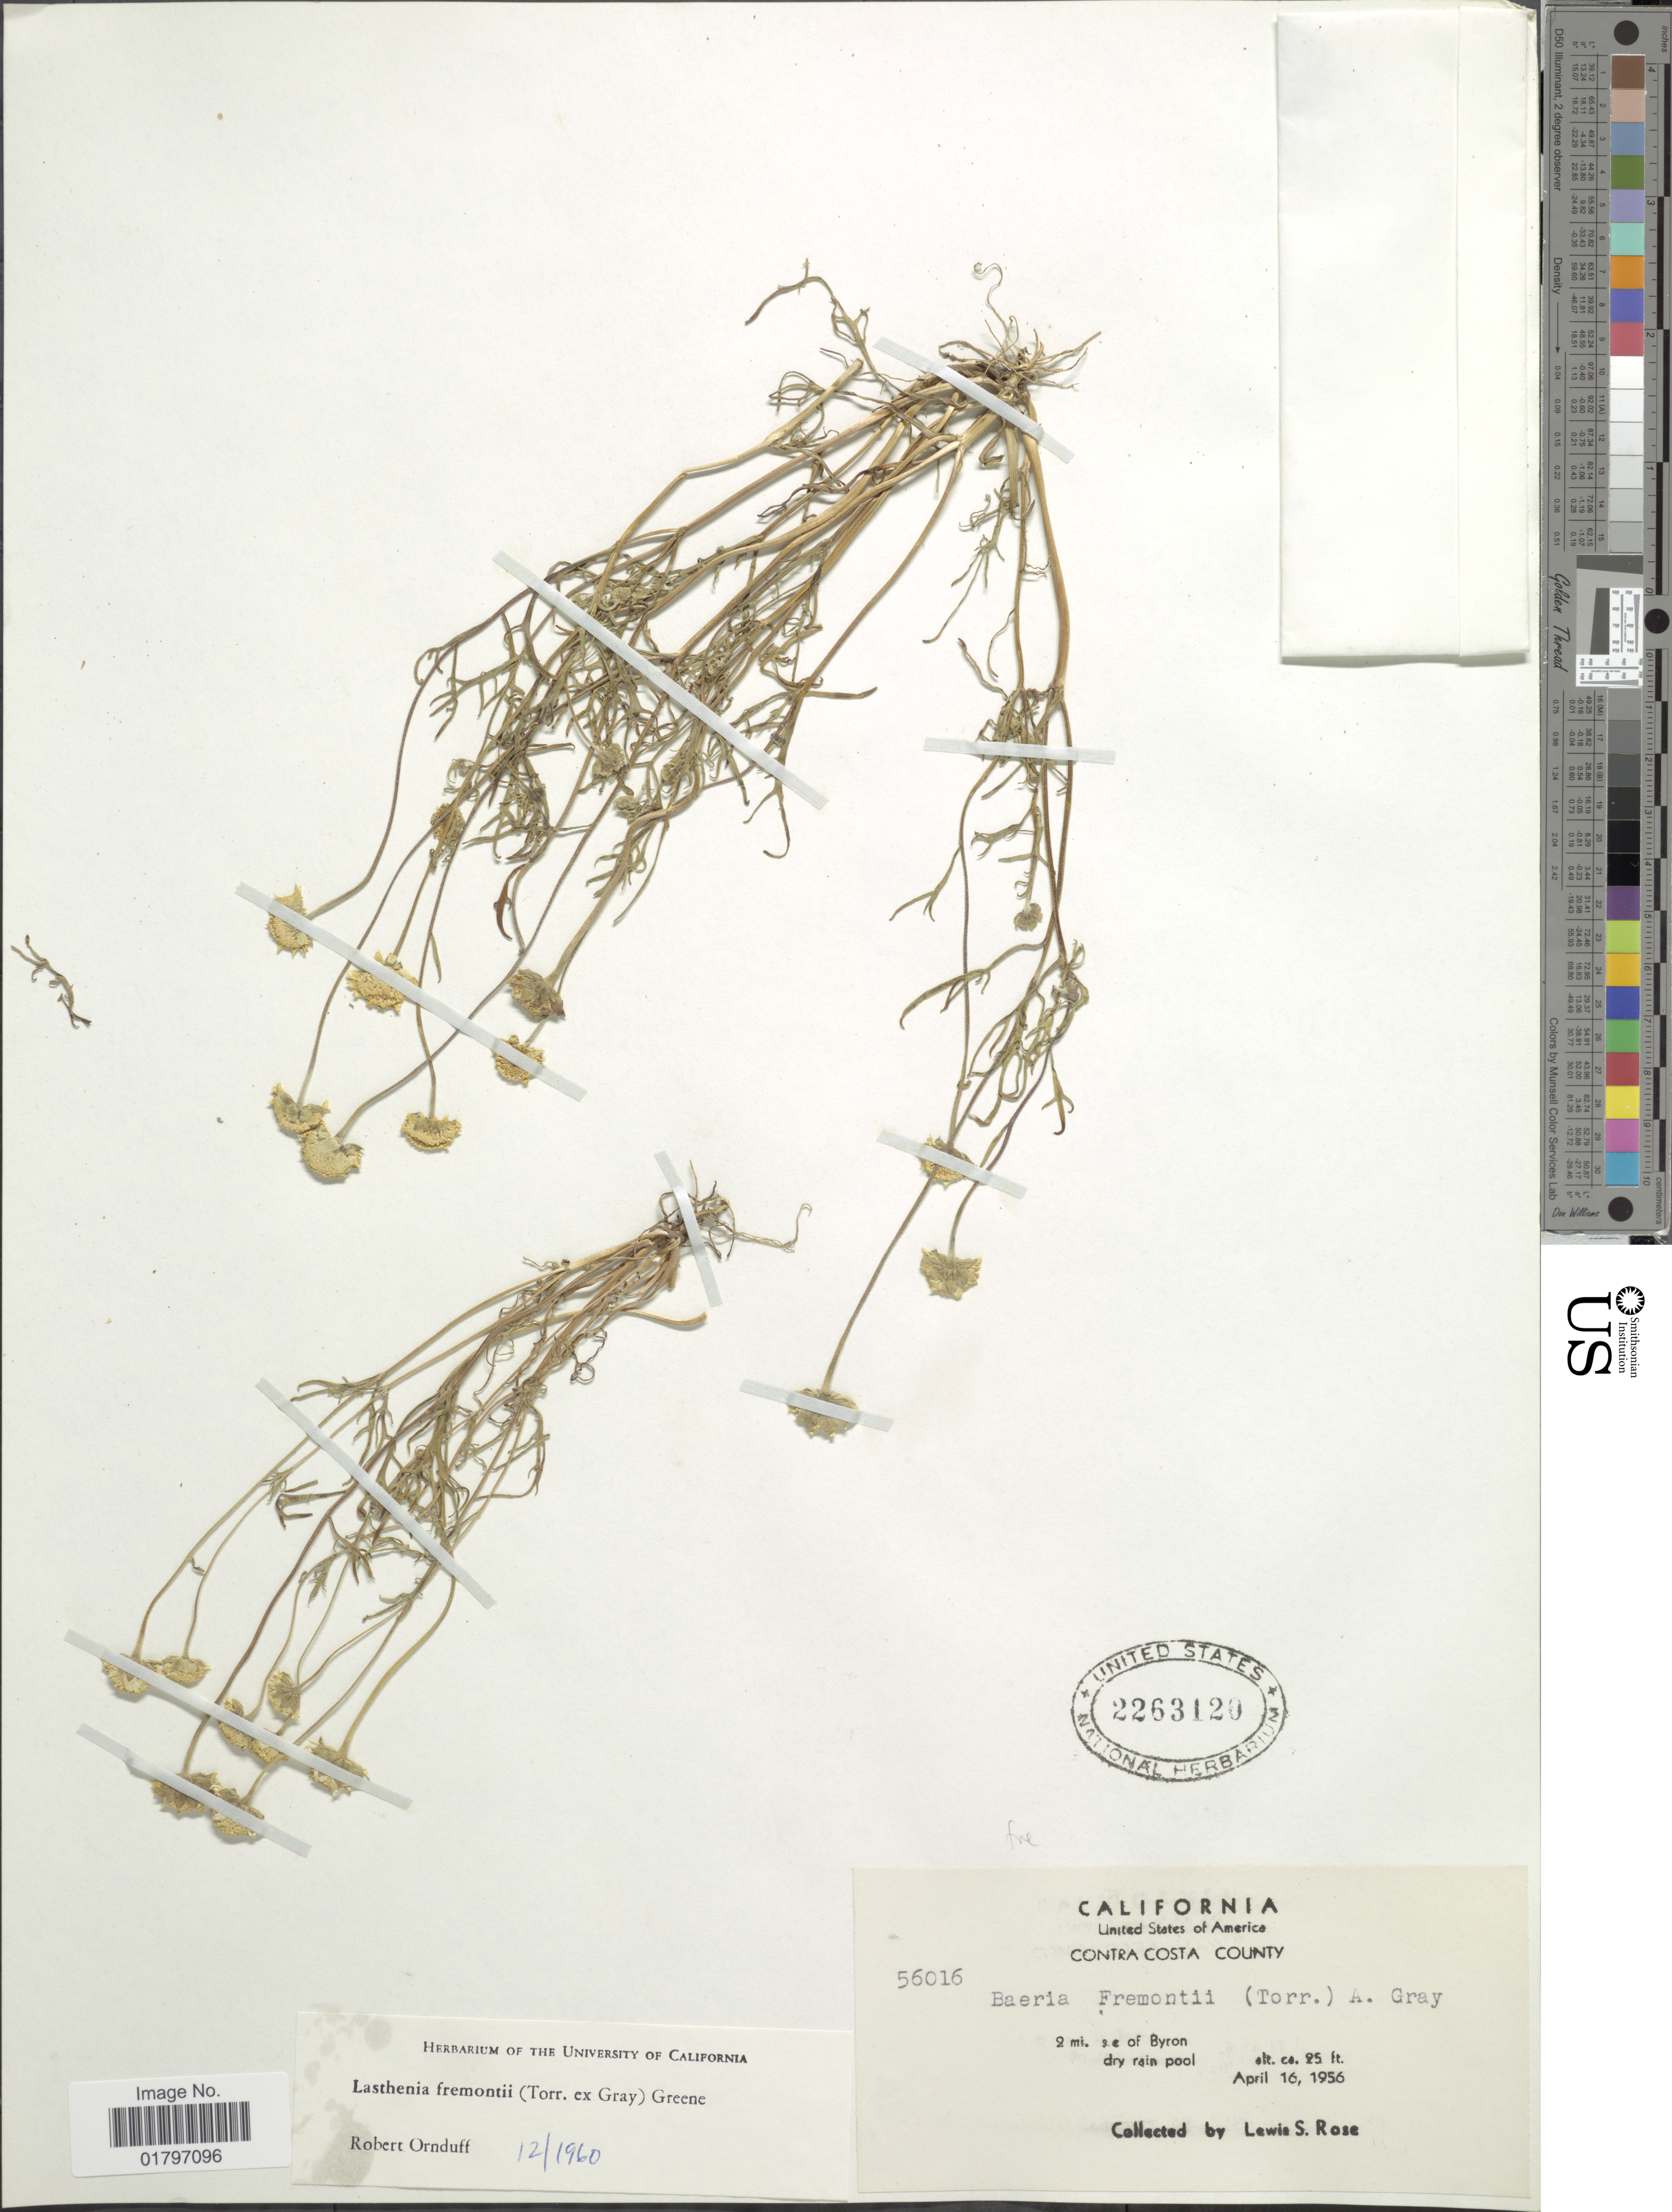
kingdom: Plantae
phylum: Tracheophyta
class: Magnoliopsida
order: Asterales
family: Asteraceae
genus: Lasthenia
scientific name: Lasthenia fremontii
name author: (Torr. ex A. Gray) Greene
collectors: L. S. Rose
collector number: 56016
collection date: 1956-04-16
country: United States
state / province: California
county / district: Contra Costa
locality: Contra Costa County. 2 mi. s.e. of Byron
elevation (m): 8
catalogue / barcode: US 2263120